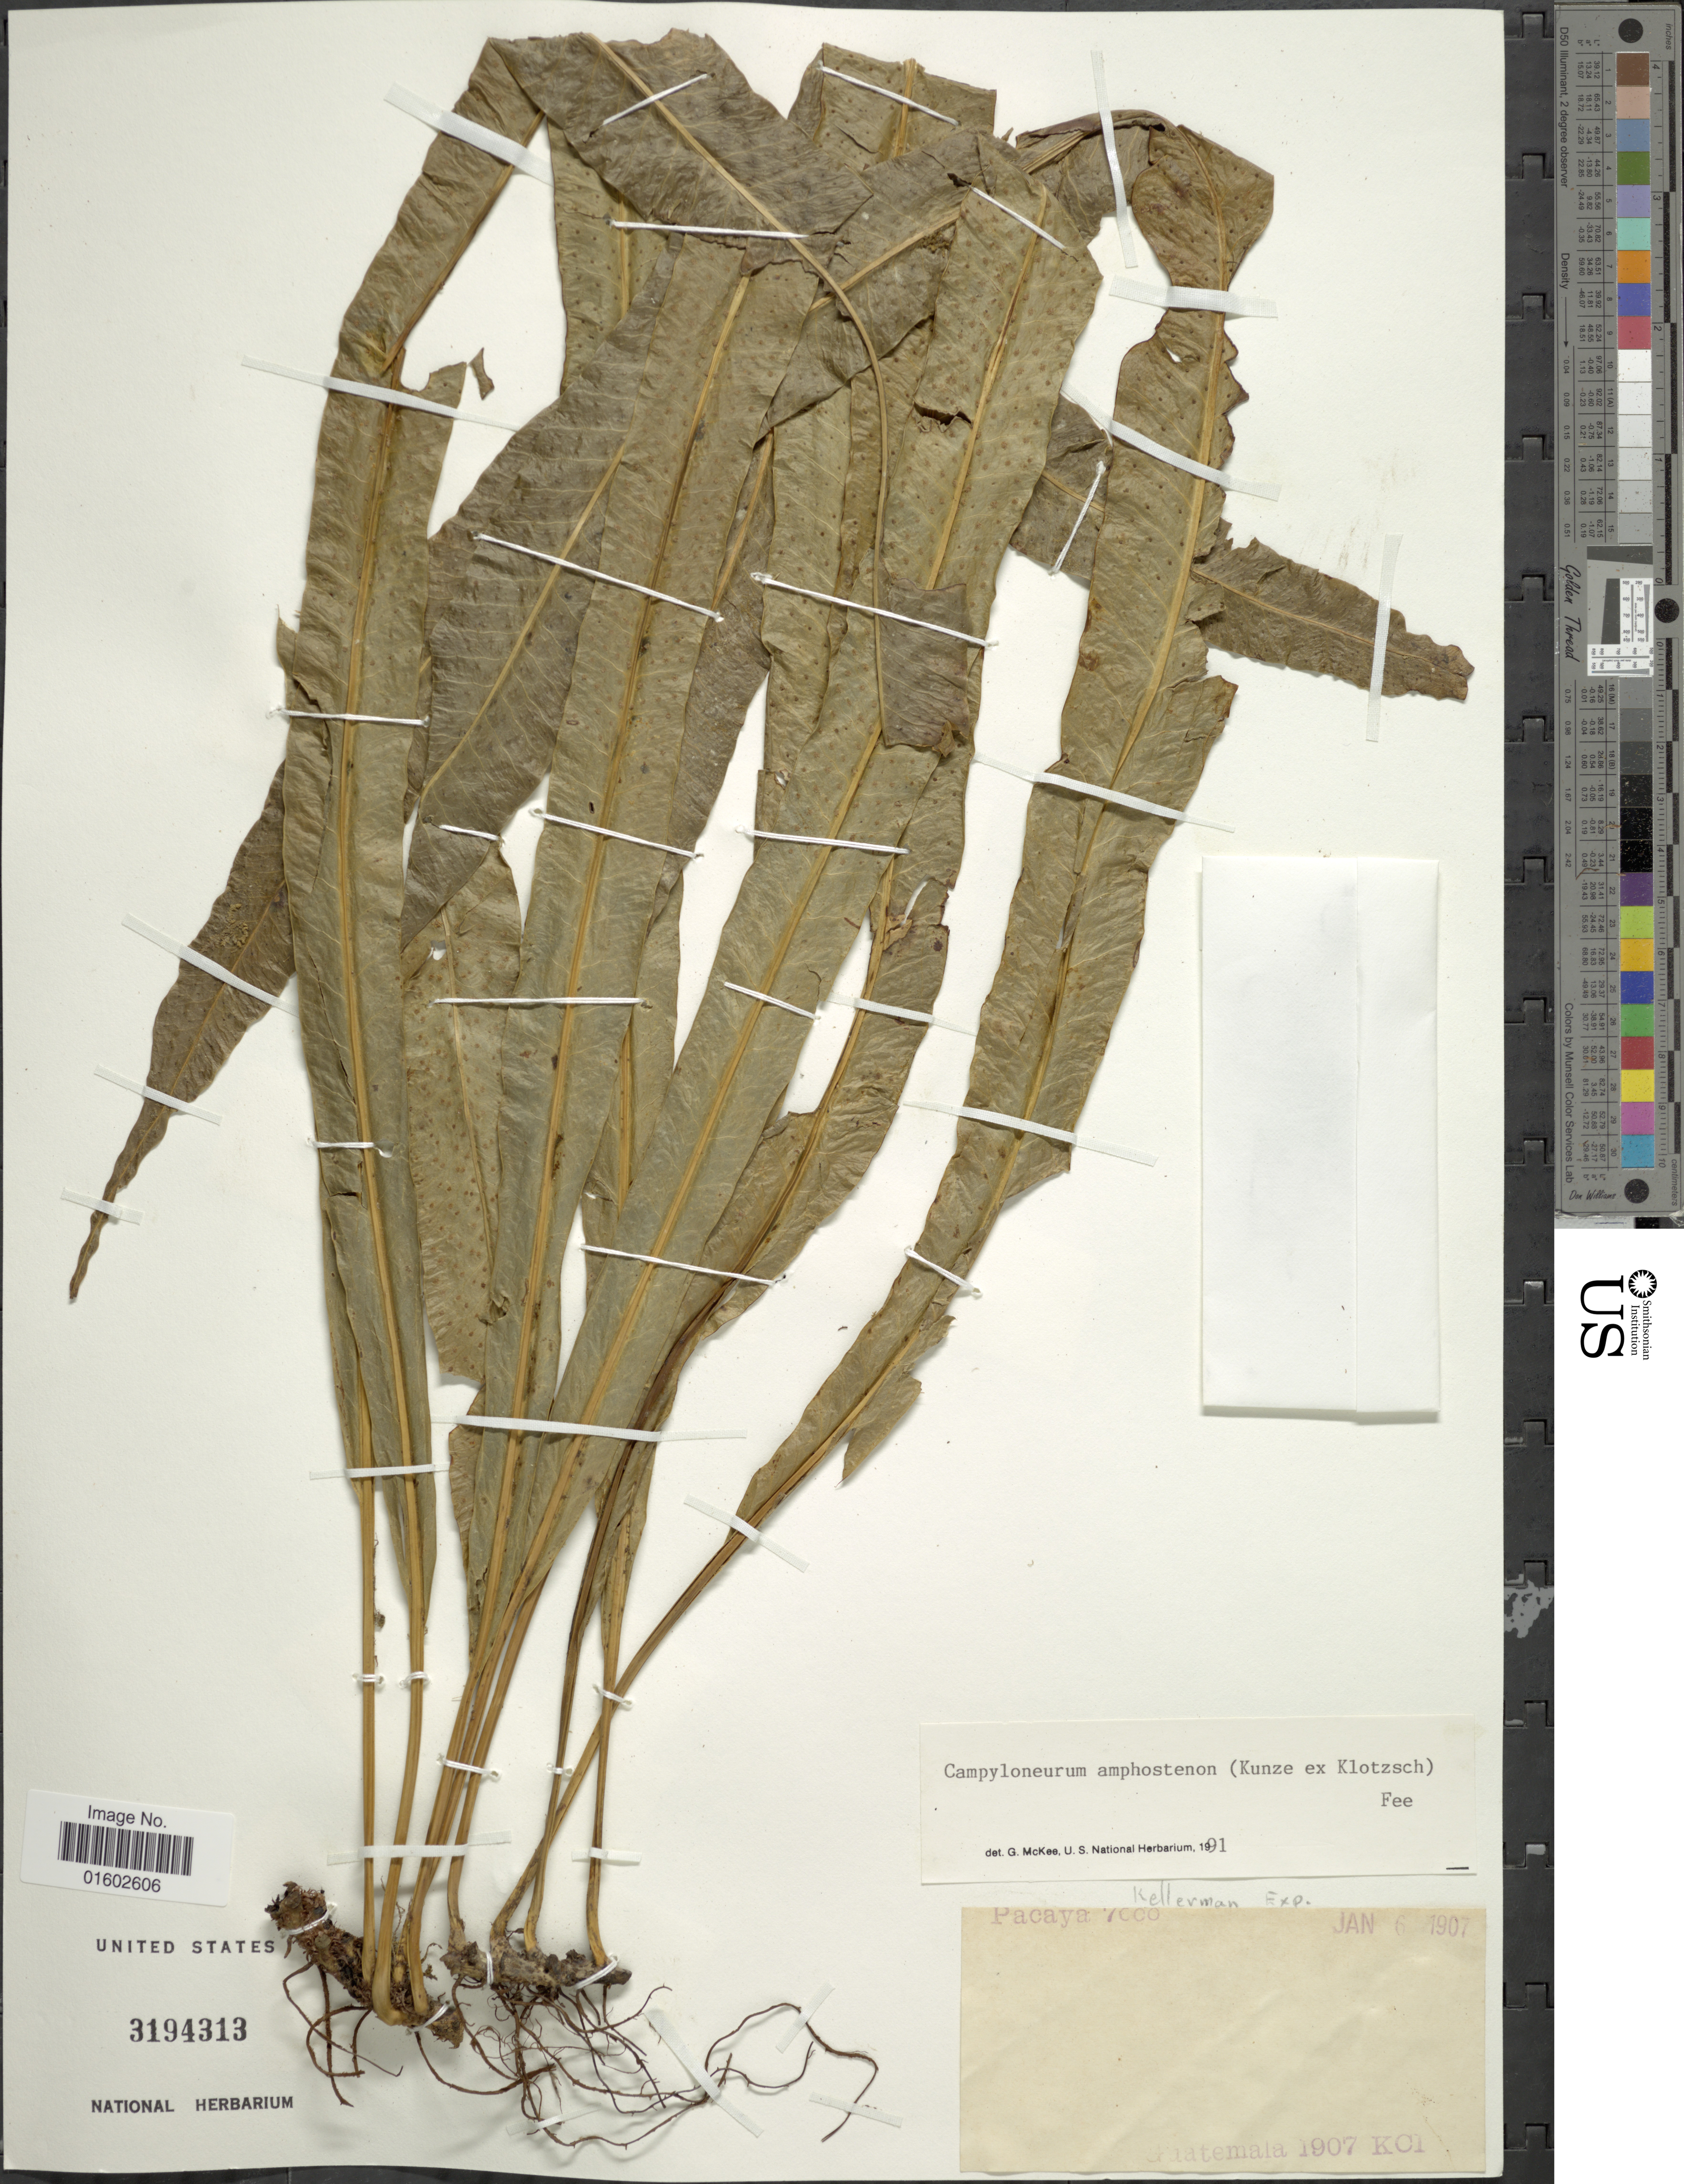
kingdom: Plantae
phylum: Tracheophyta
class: Polypodiopsida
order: Polypodiales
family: Polypodiaceae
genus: Campyloneurum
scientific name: Campyloneurum amphostenon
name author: (Kunze ex Klotzsch) Fée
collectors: -. Kellerman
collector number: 7000*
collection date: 1907-01-06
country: Guatemala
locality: Pacaya,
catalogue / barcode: US 3194313